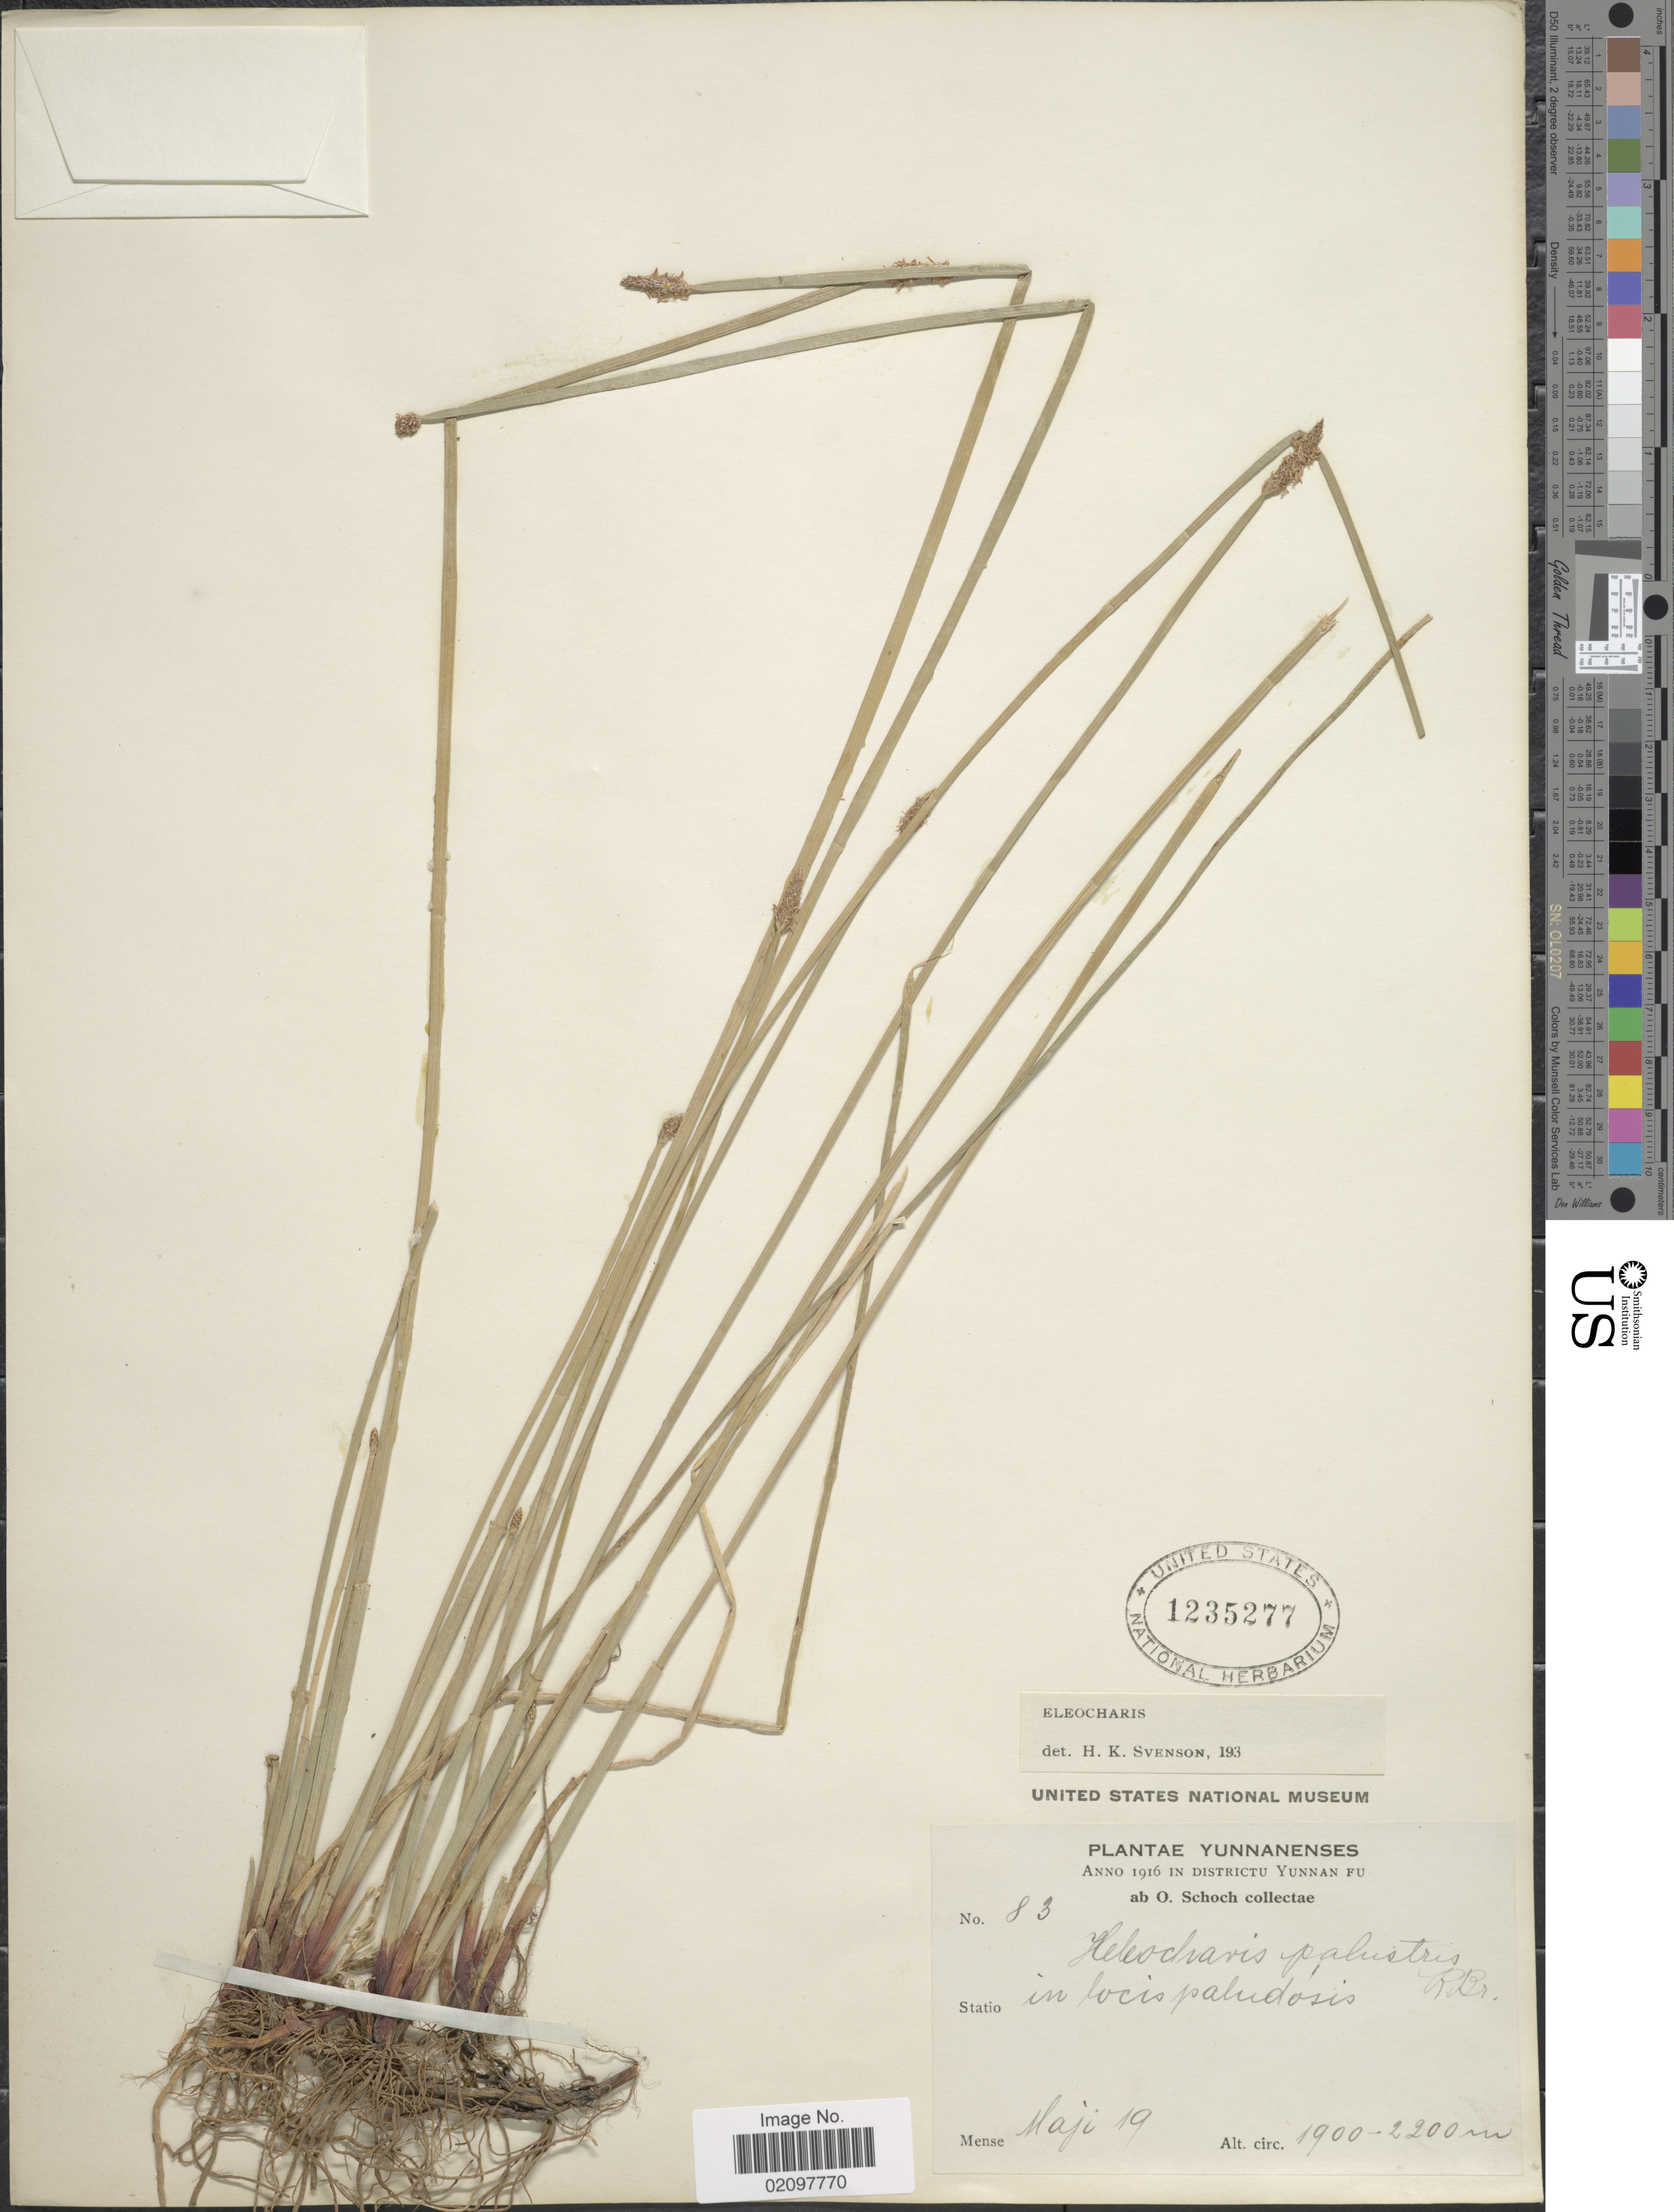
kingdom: Plantae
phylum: Tracheophyta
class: Liliopsida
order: Poales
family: Cyperaceae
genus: Eleocharis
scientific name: Eleocharis palustris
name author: (L.) Roem. & Schult.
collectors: O. Schoch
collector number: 83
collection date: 1916-05-19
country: China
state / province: Yunnan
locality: Yunnanenses. Districtu Yunnan Fu. Satio in locis paludosis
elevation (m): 1900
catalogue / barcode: US 1235277